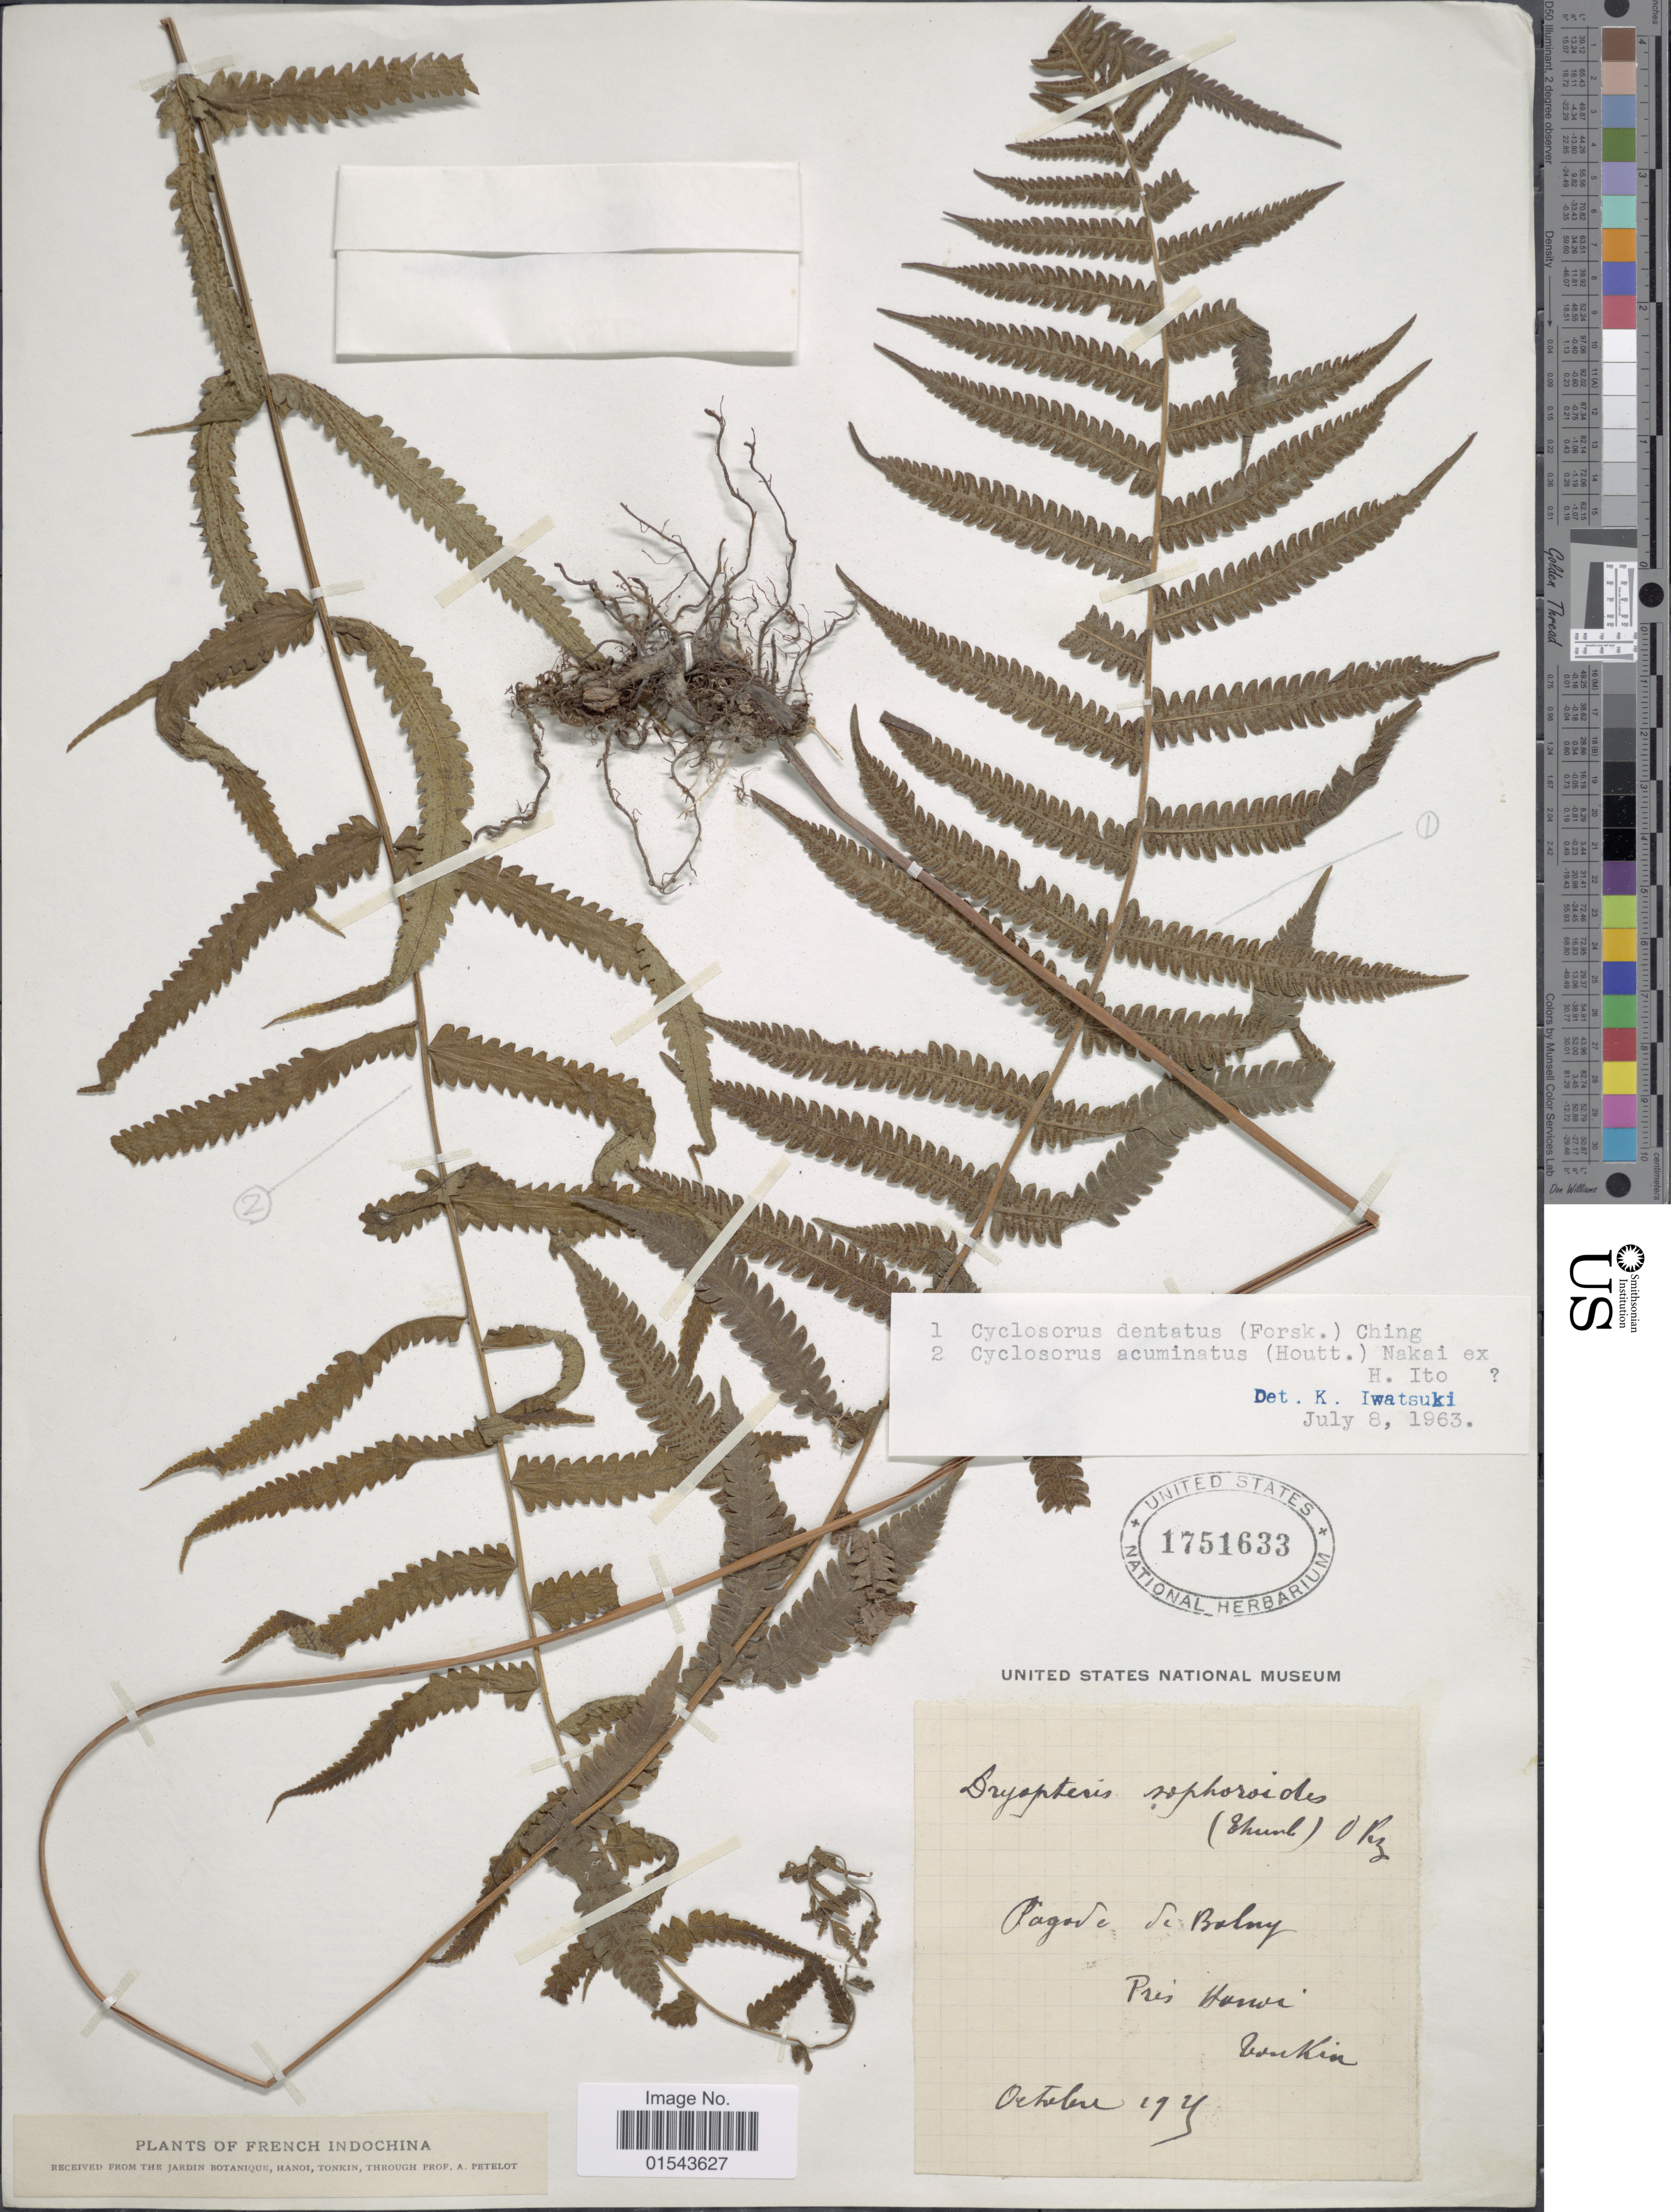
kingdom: Plantae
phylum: Tracheophyta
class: Polypodiopsida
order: Polypodiales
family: Thelypteridaceae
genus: Christella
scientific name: Christella dentata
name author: (Forssk.) Brownsey & Jermy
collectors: A. Petelot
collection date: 1924-10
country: Vietnam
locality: Tonkin. Pogade de Balny, Pres Hanoi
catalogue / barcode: US 1751633